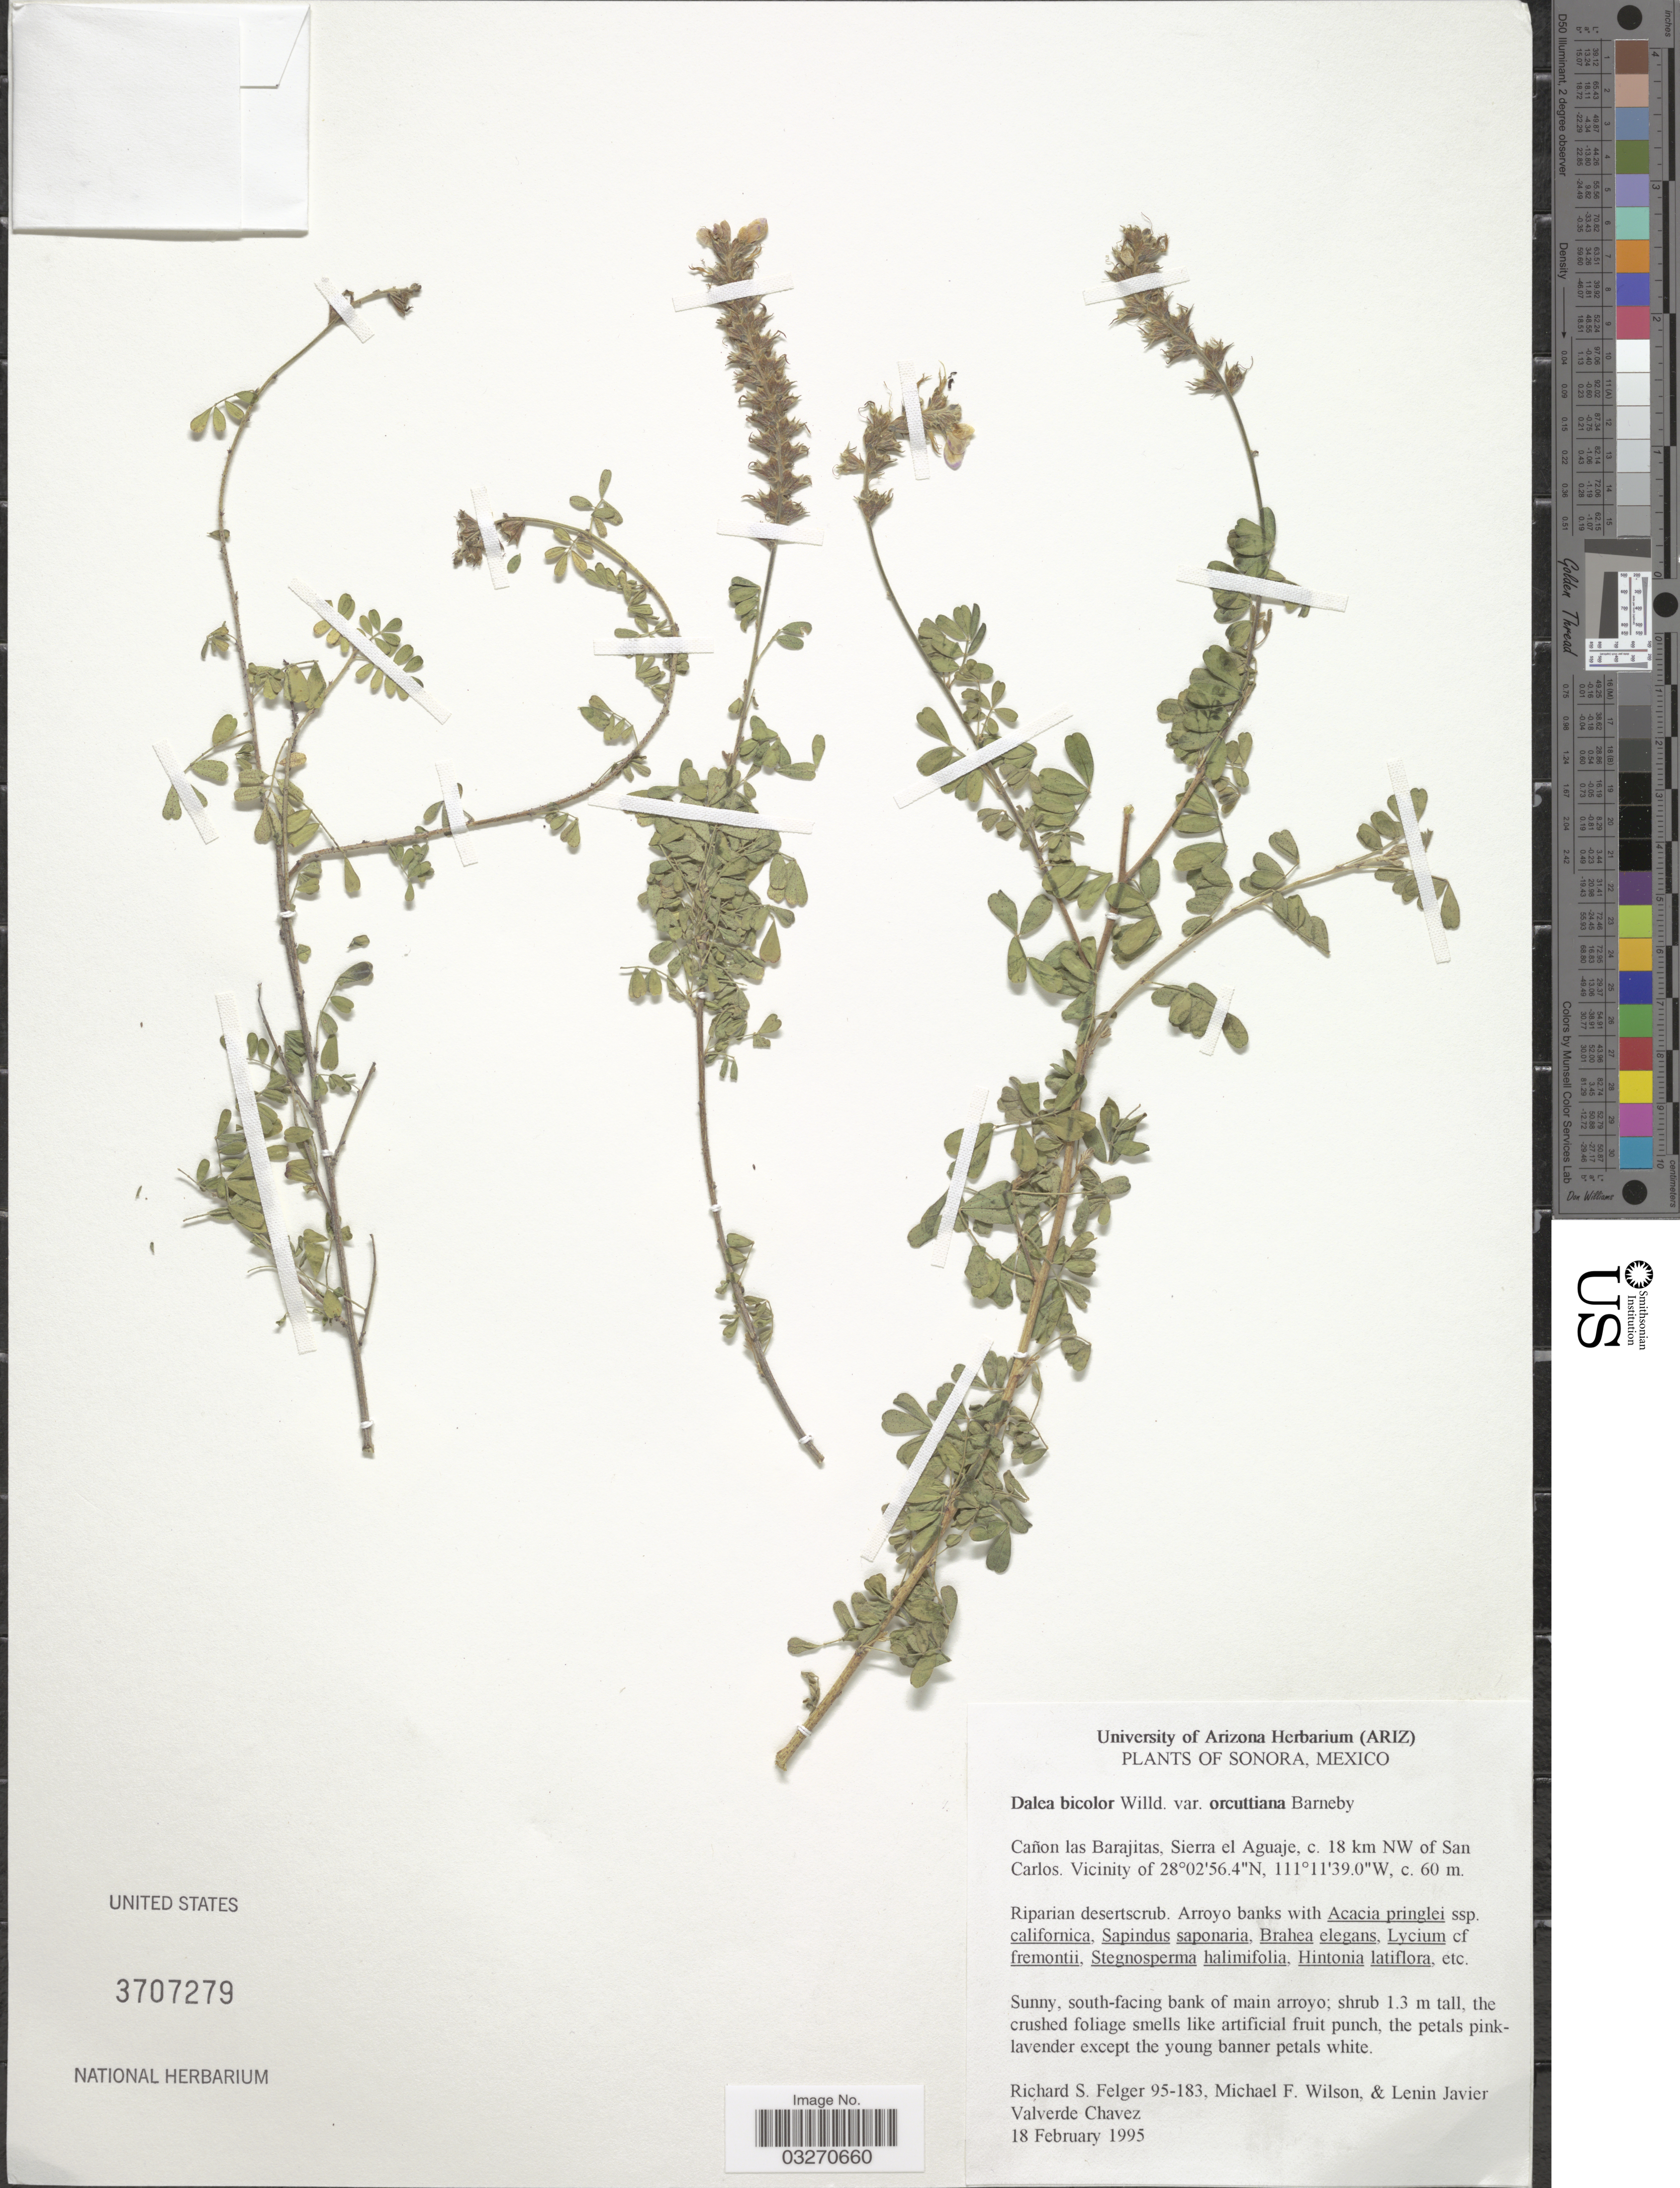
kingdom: Plantae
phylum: Tracheophyta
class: Magnoliopsida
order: Fabales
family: Fabaceae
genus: Dalea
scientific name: Dalea bicolor var. orcuttiana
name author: Barneby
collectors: R. S. Felger, M. Wilson & L. Chavez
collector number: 95-183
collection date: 1995-02-18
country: Mexico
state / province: Sonora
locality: Cañon las Barajitas, Sierra el Aguaje, c. 18 km NW of San Carlos.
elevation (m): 60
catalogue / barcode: US 3707279